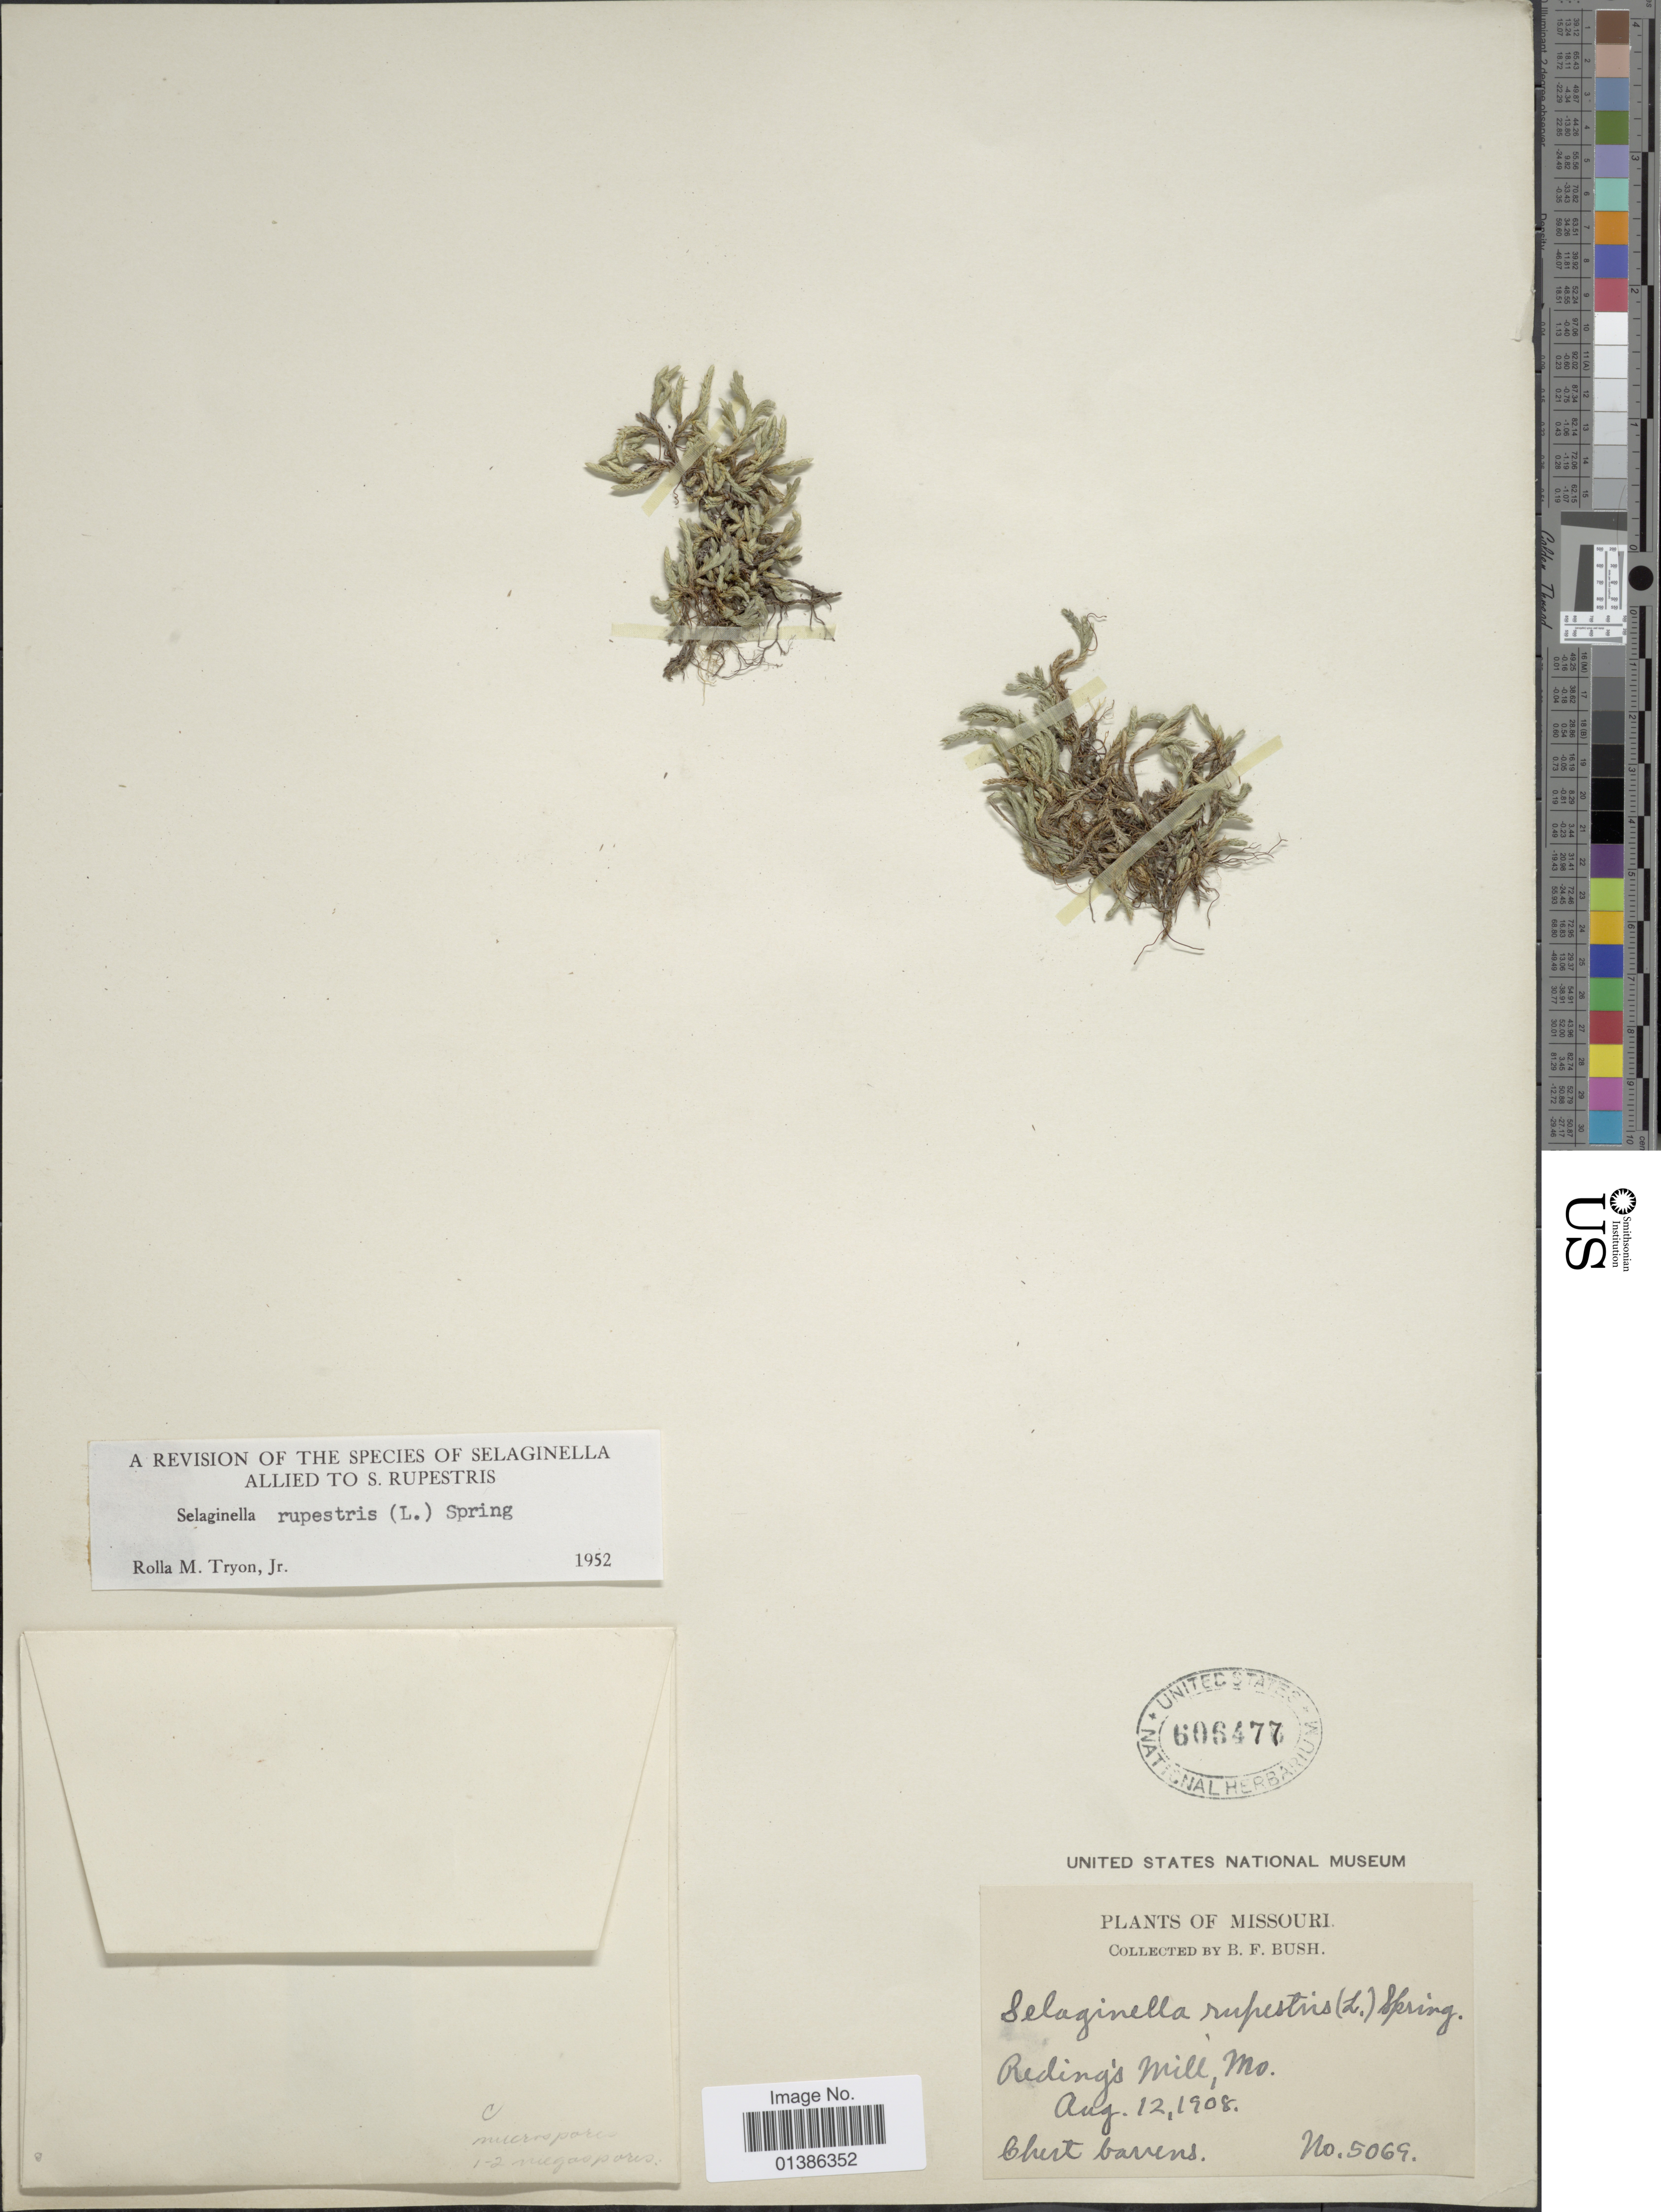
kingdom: Plantae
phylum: Tracheophyta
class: Lycopodiopsida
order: Selaginellales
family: Selaginellaceae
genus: Selaginella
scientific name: Selaginella rupestris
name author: (L.) Spring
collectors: B. F. Bush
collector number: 5069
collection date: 1908-08-12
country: United States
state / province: Missouri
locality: Reding's Mill.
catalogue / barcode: US 606477